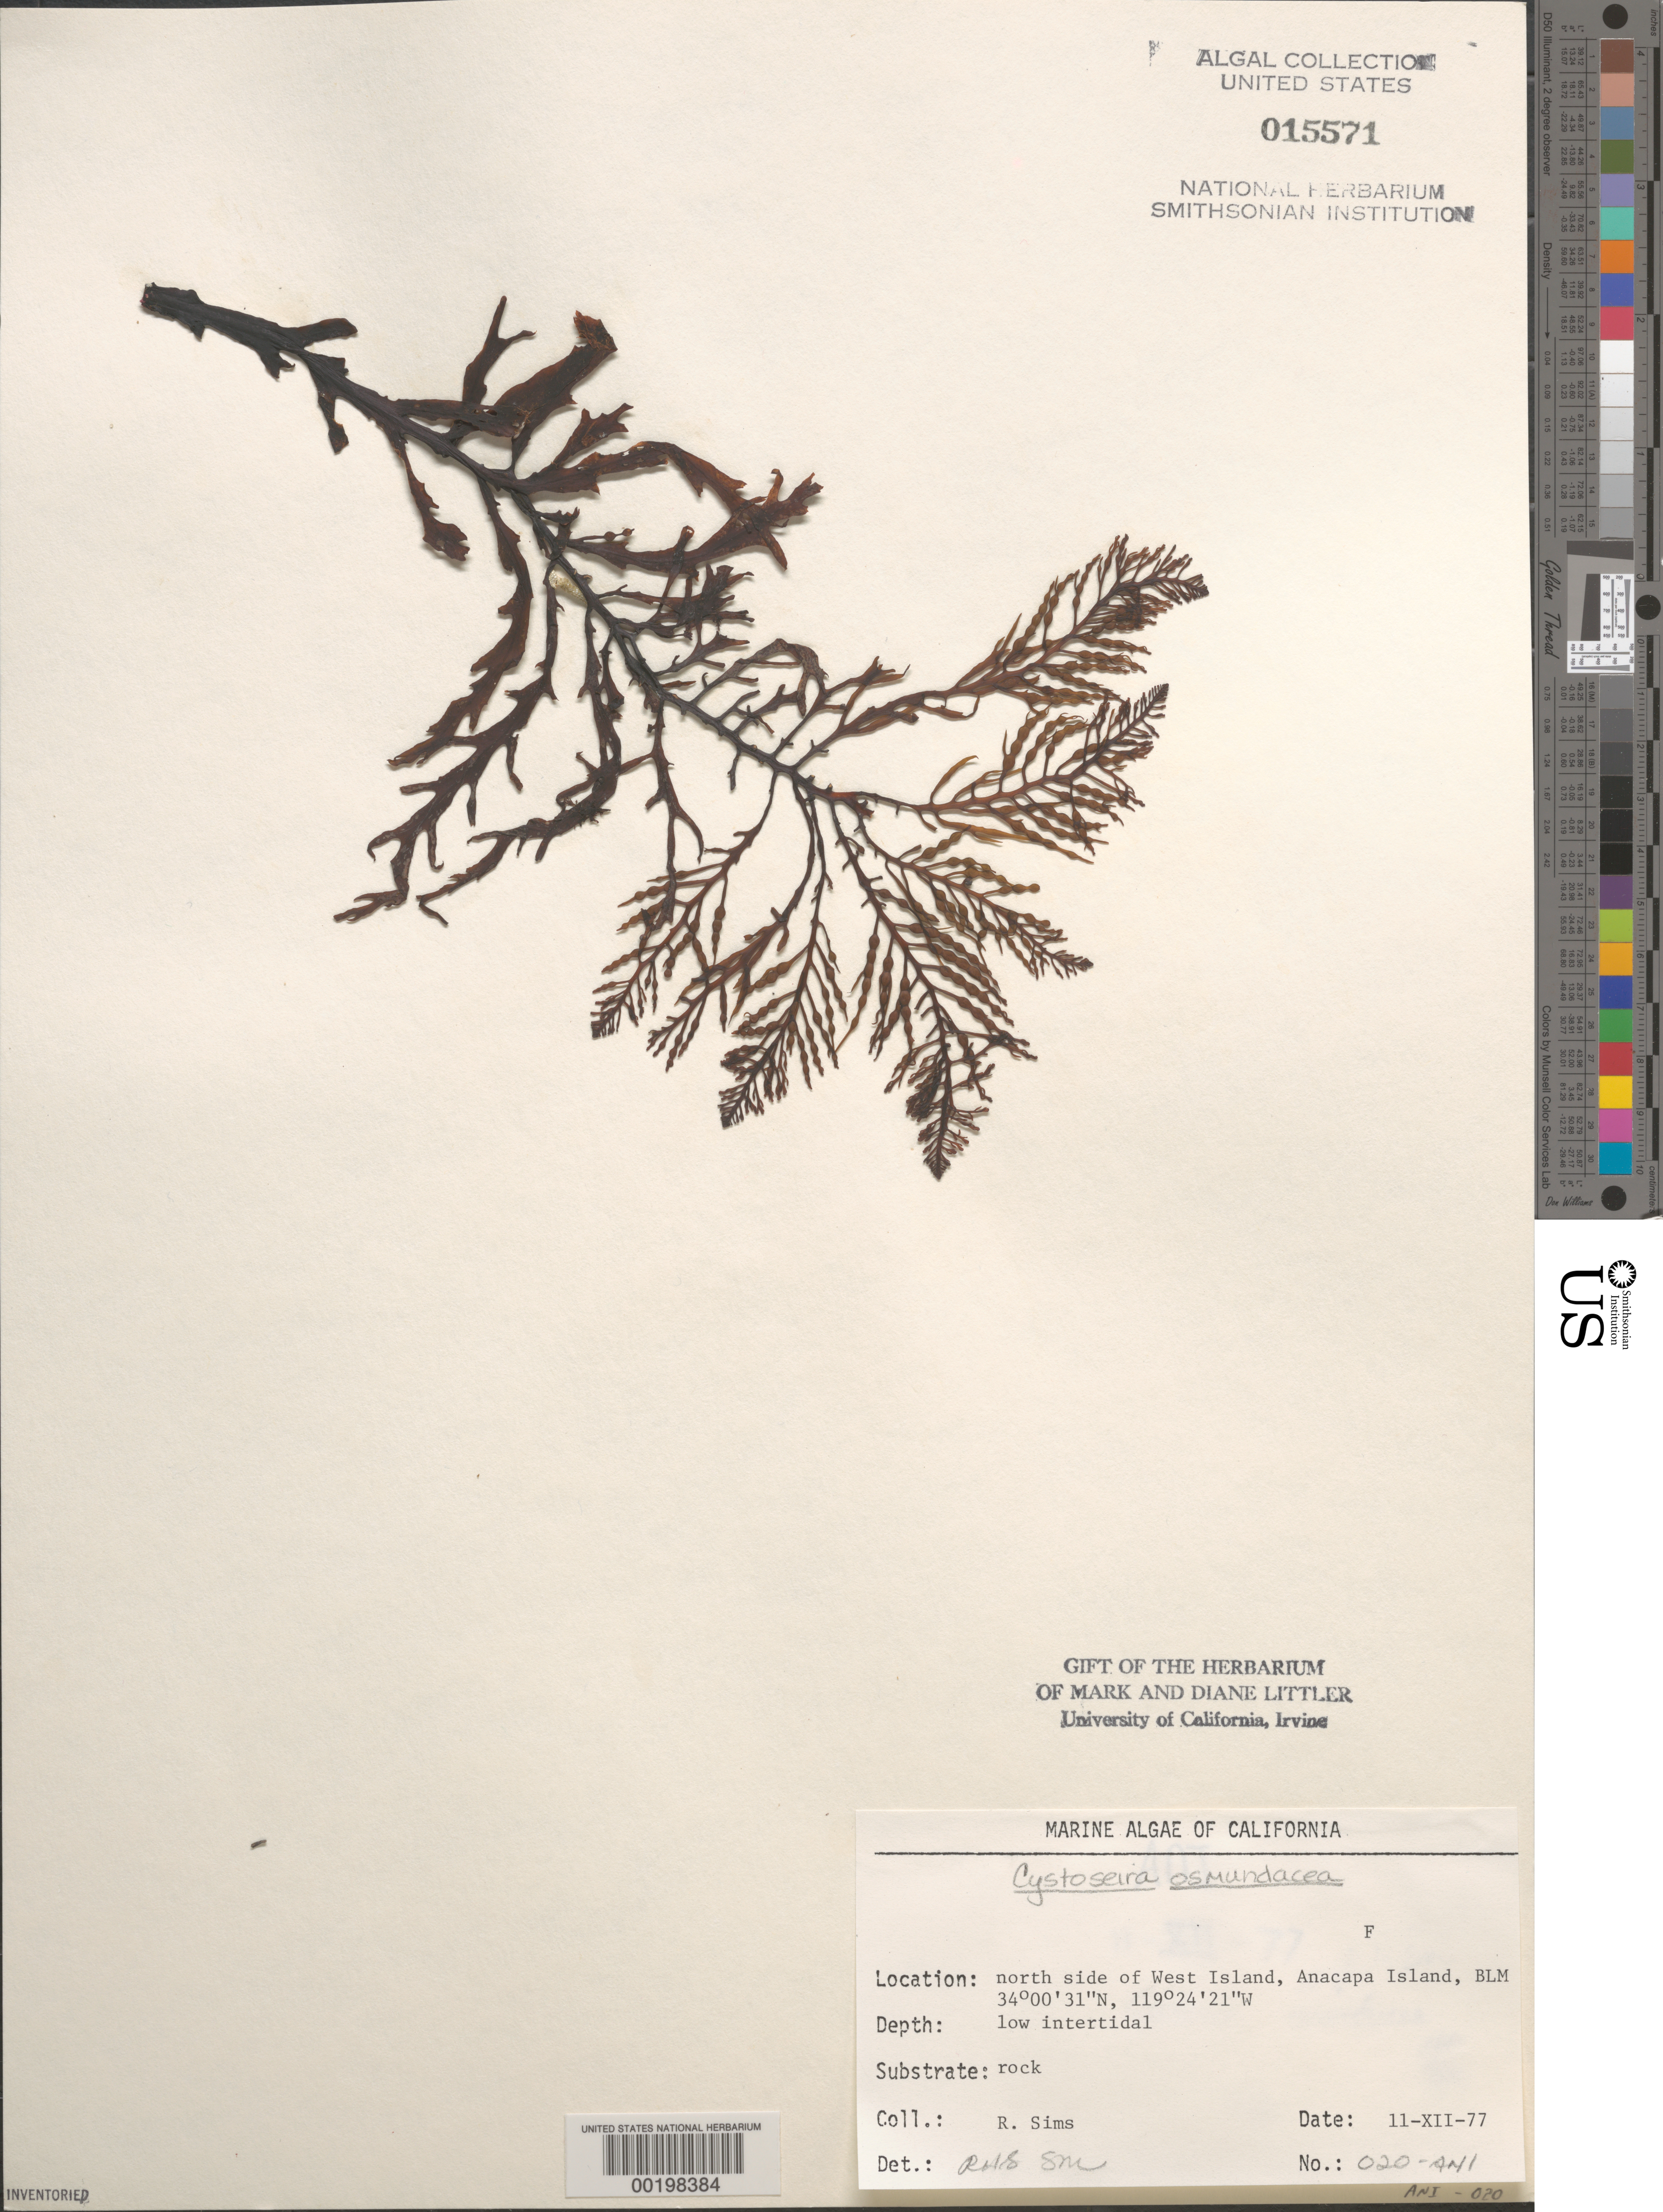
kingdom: Chromista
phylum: Ochrophyta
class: Phaeophyceae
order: Fucales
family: Sargassaceae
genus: Cystoseira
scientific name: Cystoseira osmundacea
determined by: Sims, Robert H.; Murray, S. N.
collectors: R. H. Sims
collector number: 020-ANI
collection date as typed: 11 Dec 1977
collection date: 1977-12-11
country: United States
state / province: California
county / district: Ventura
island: Anacapa Island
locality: North side of west island, northwest end of Frenchy's Cove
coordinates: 34 00'31"N, 119 24'21"W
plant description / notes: BLM-SOCALBIGHT Rocky Intertidal Survey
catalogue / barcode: US 15571